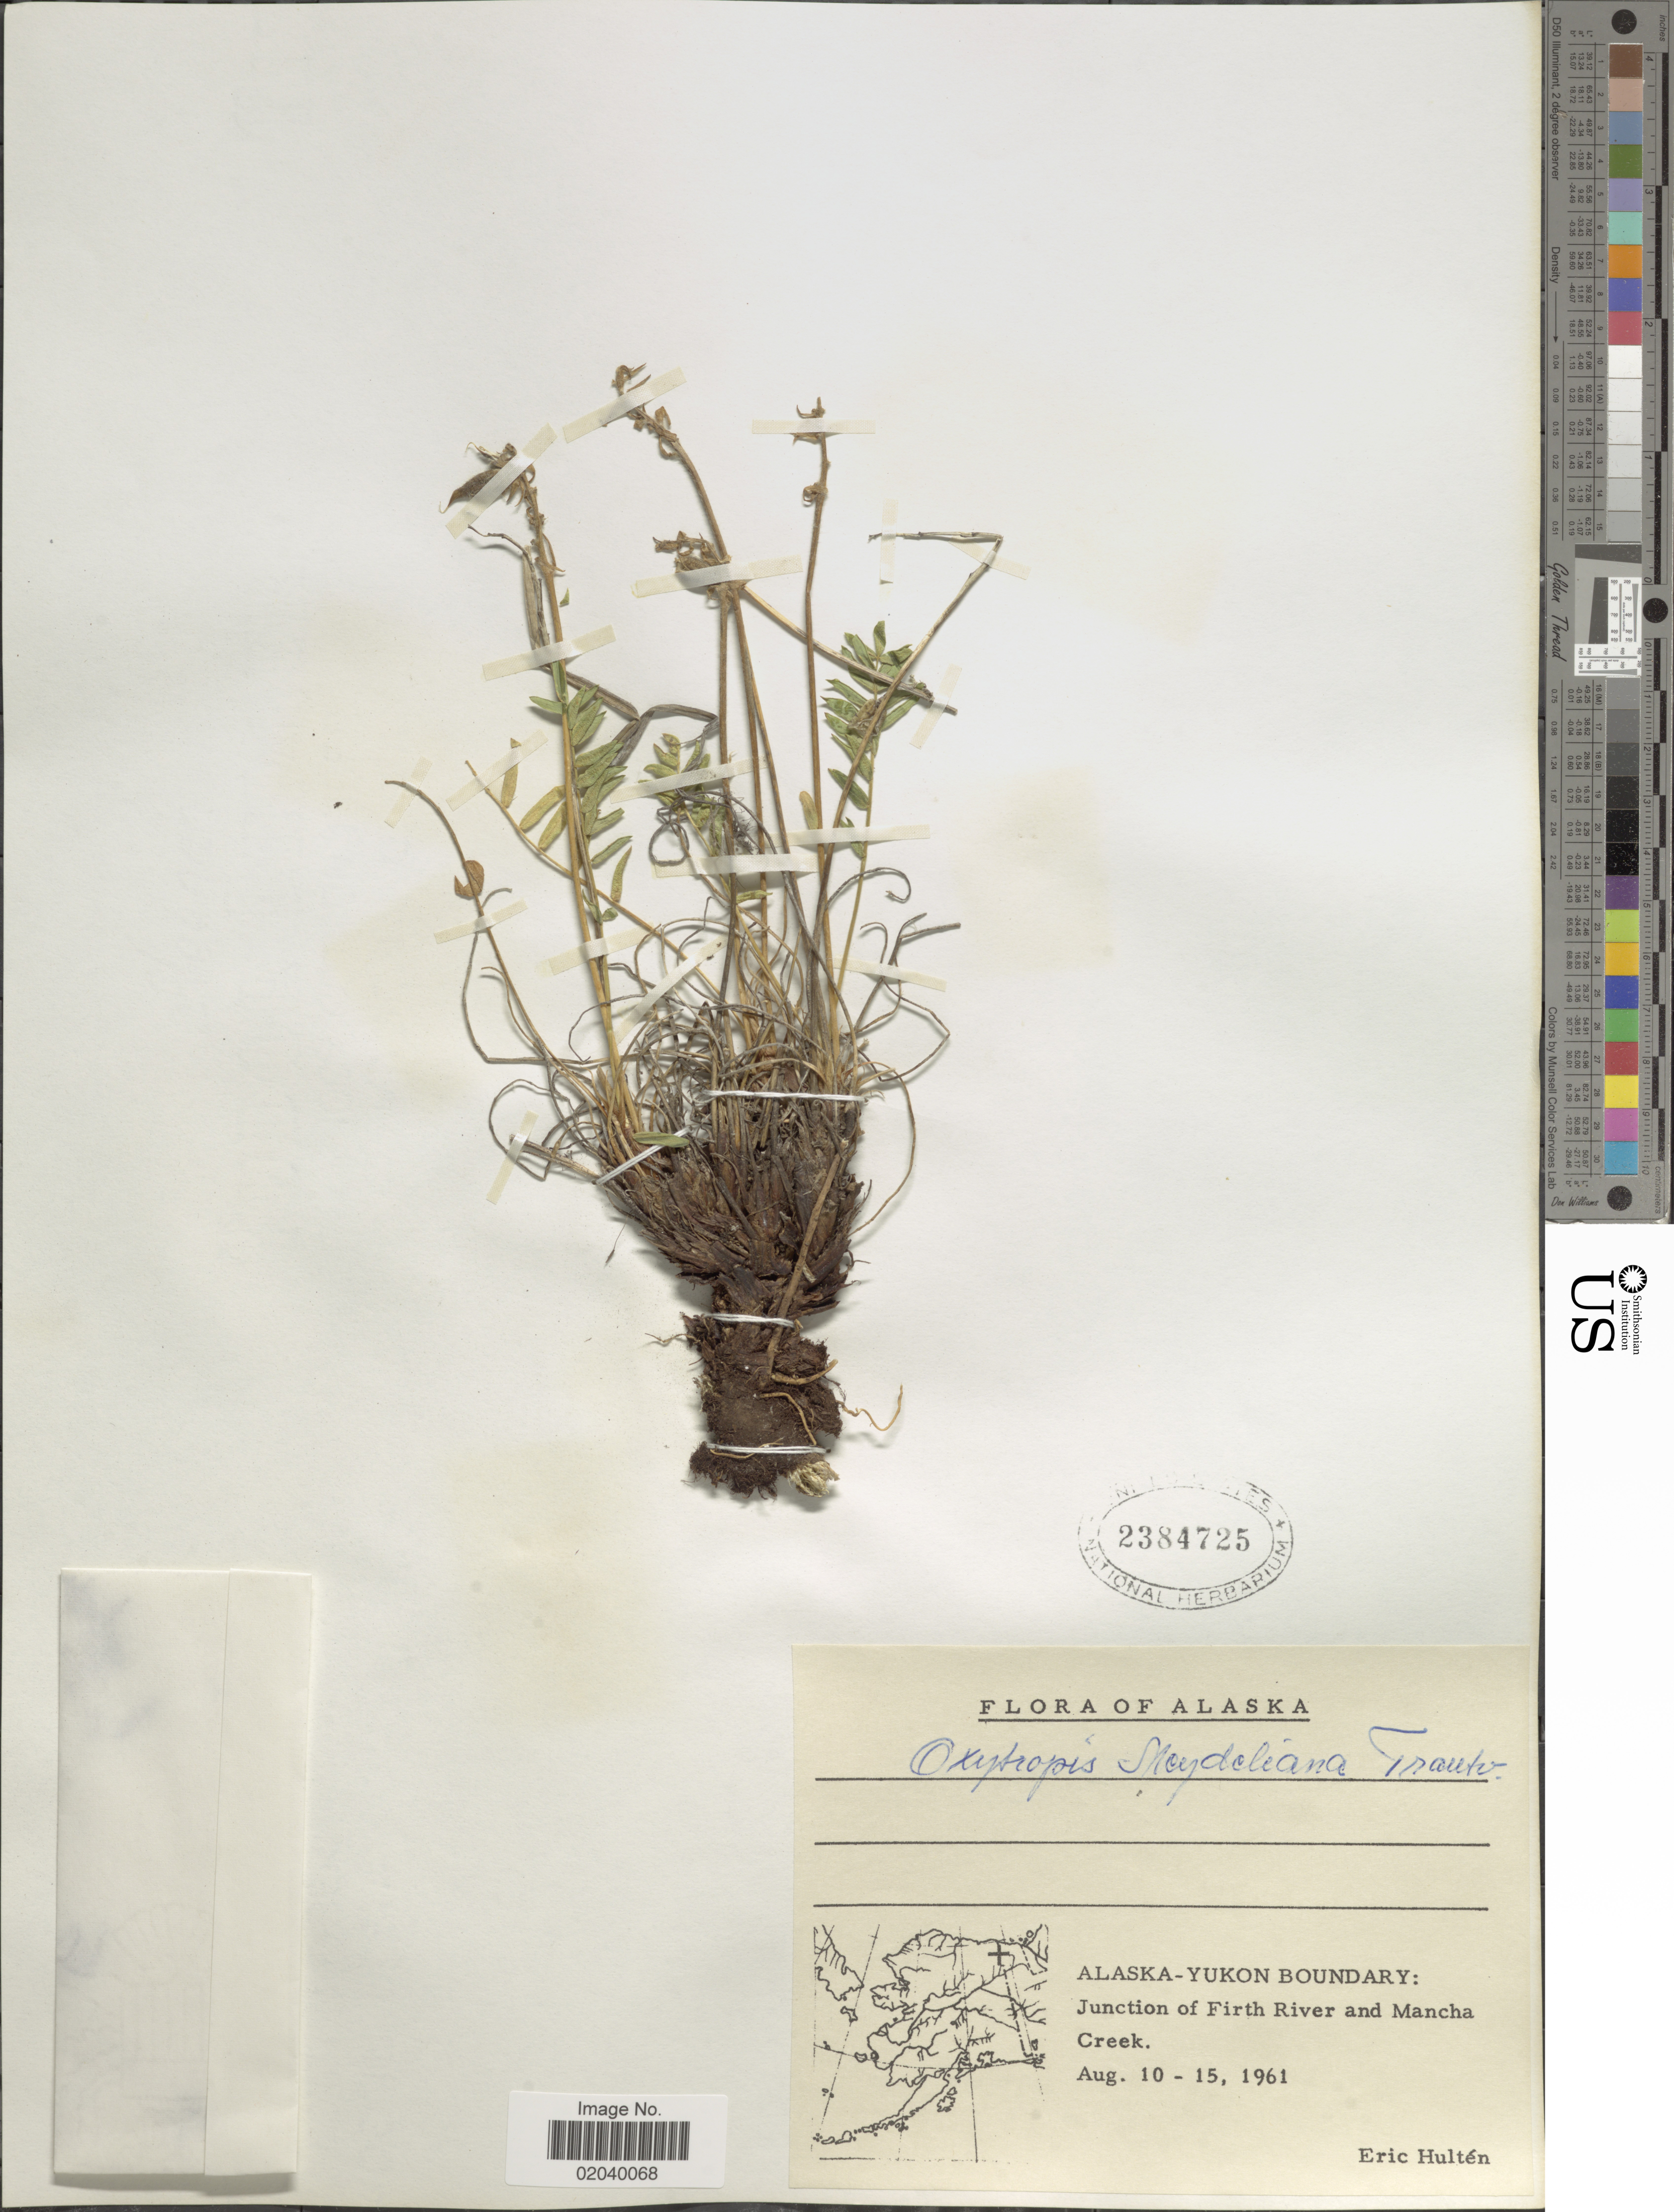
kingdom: Plantae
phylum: Tracheophyta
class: Magnoliopsida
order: Fabales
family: Fabaceae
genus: Oxytropis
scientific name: Oxytropis maydelliana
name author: Trautv.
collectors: E. G. Hultén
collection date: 1961-08-10/1961-08-15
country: United States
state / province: Alaska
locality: Alaska - Yukon Boundary: Junction of Firth River and Mancha Creek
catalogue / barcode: US 2384725